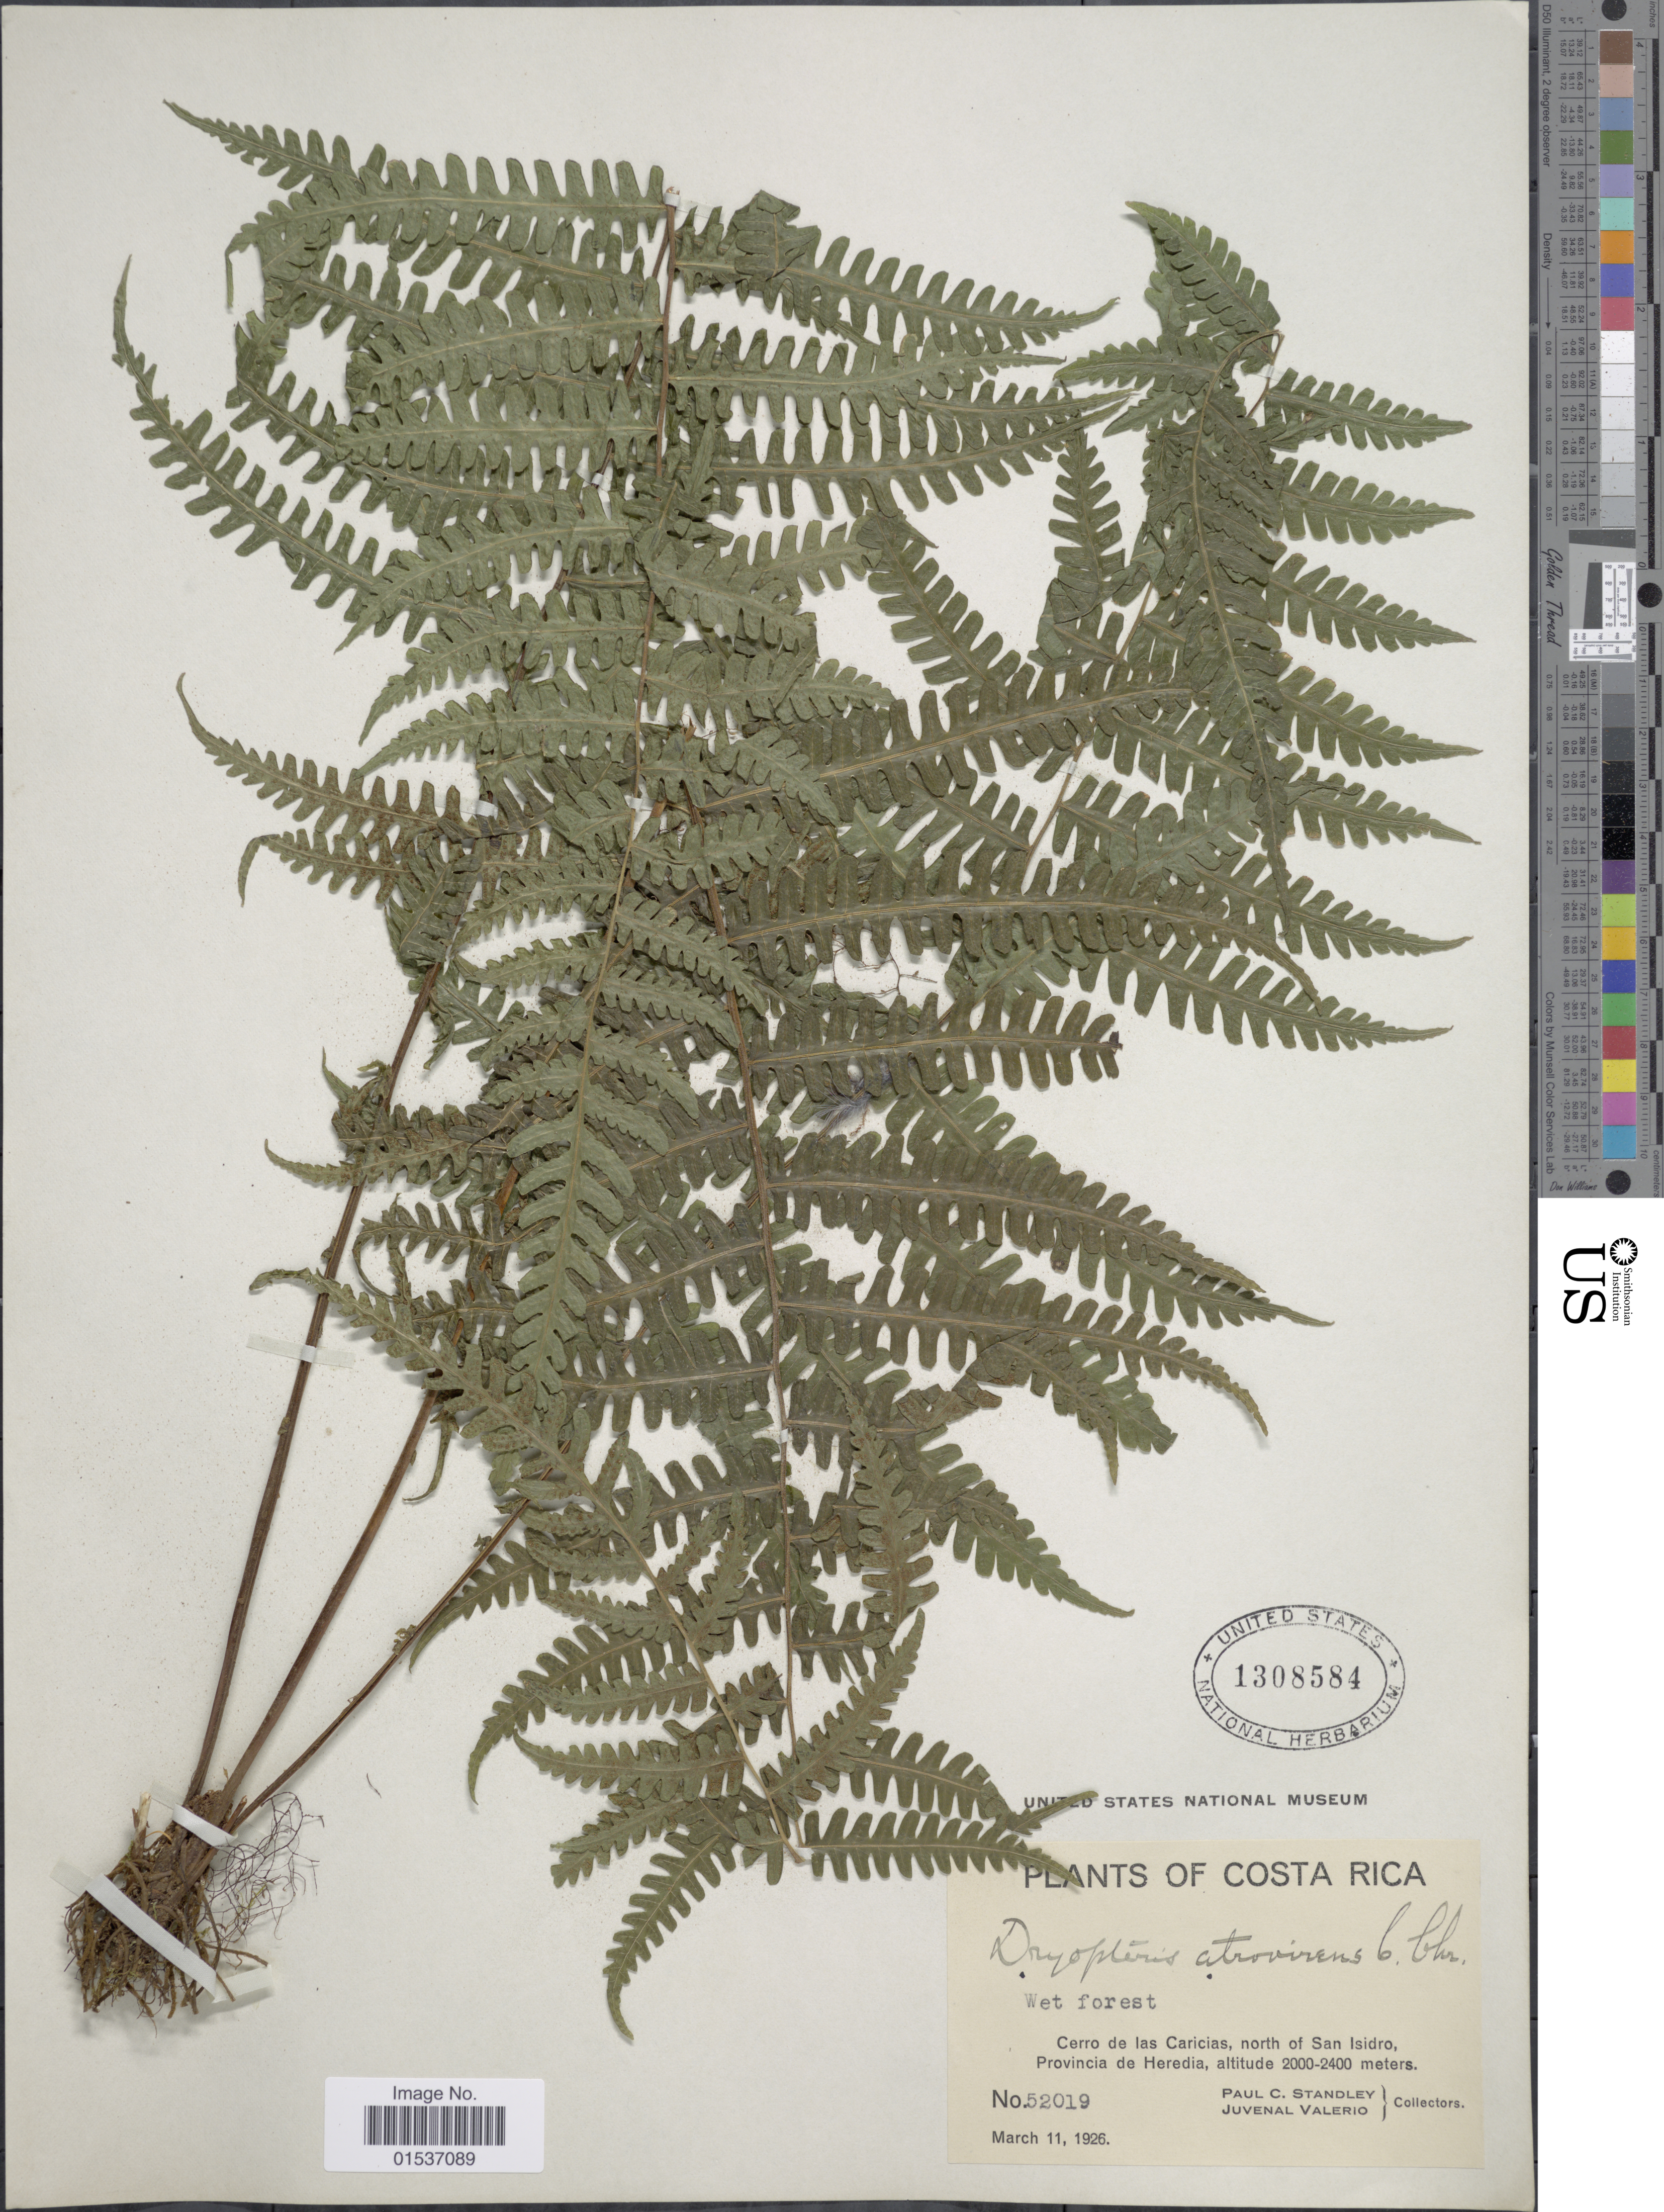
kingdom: Plantae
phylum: Tracheophyta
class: Polypodiopsida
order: Polypodiales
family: Thelypteridaceae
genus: Thelypteris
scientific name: Thelypteris atrovirens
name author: (C. Chr.) C.F. Reed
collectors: P. C. Standley & J. Valerio R.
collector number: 52019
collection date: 1926-03-11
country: Costa Rica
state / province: Heredia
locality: Cerro de las Caricia, North of San Isidro. Provincia de Heredia.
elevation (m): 2000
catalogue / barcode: US 1308584